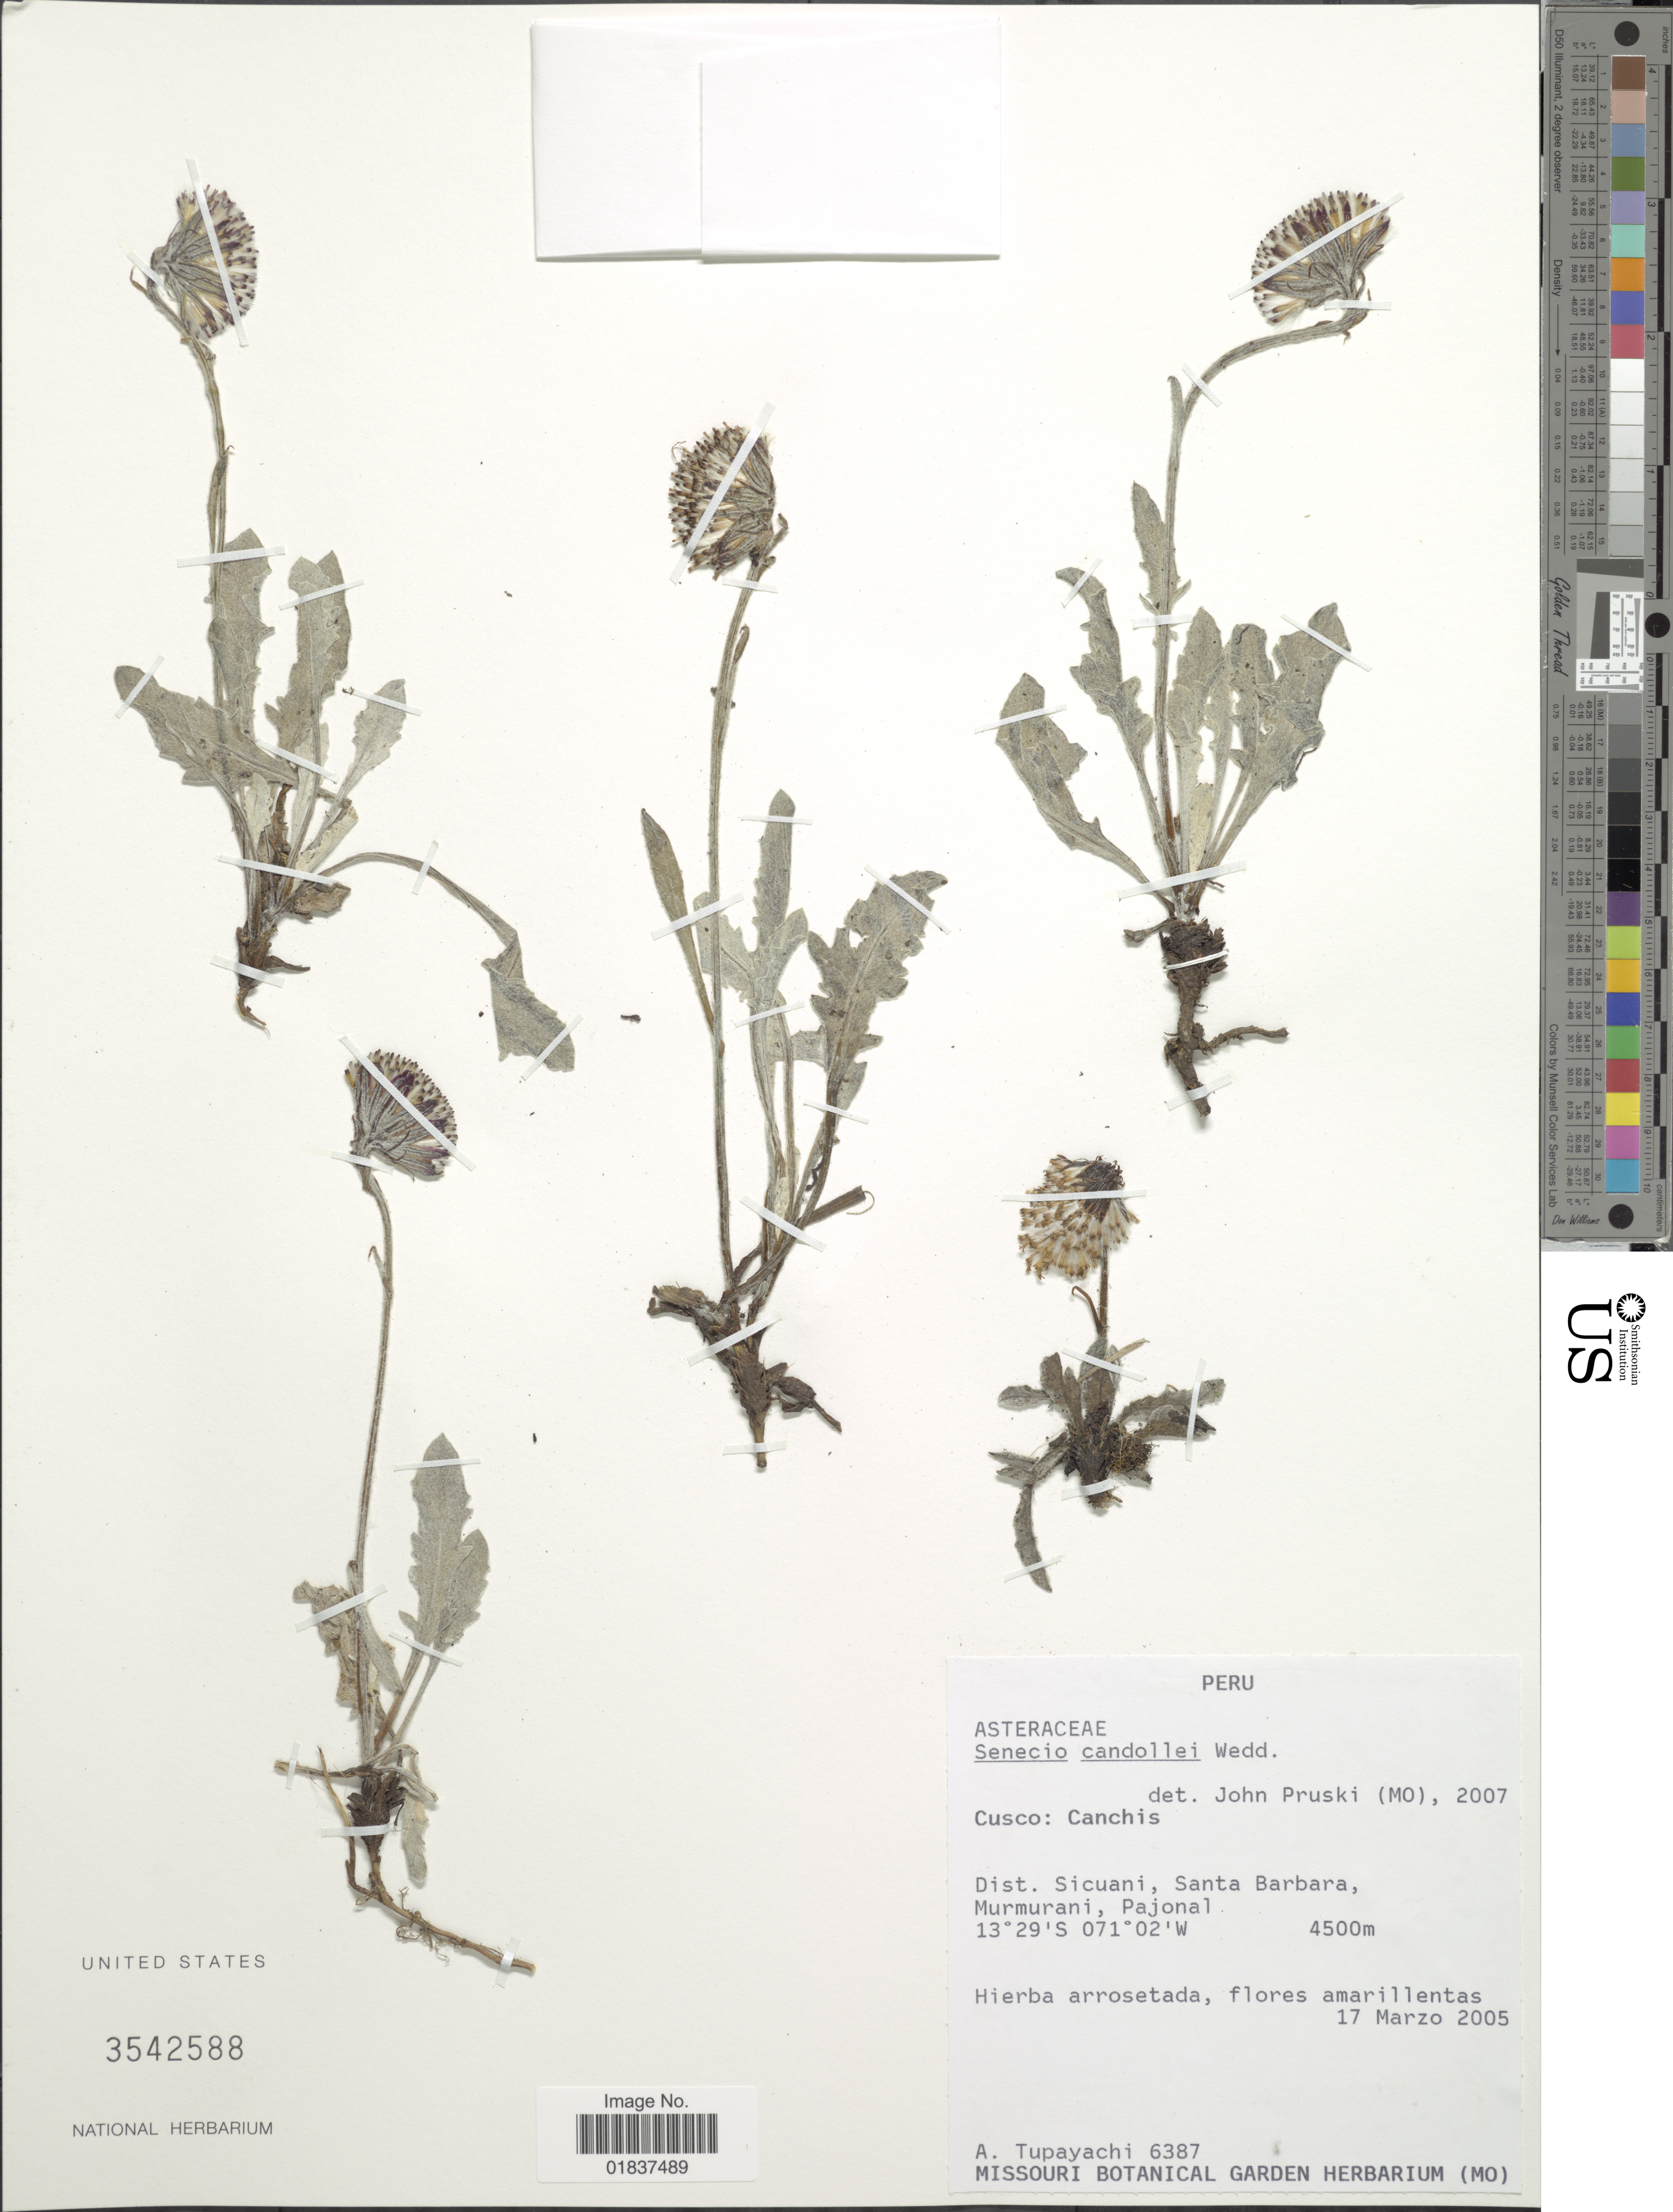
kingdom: Plantae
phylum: Tracheophyta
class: Magnoliopsida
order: Asterales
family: Asteraceae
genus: Senecio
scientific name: Senecio candollei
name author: Wedd.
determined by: Salomon, Luciana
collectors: A. Tupayachi H.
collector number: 6387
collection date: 2005-03-17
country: Peru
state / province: Cusco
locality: Cusco: Canchis. Dist. Sicuani, Santa Barbara, Murmurani, Pajonal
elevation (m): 4500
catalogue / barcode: US 3542588